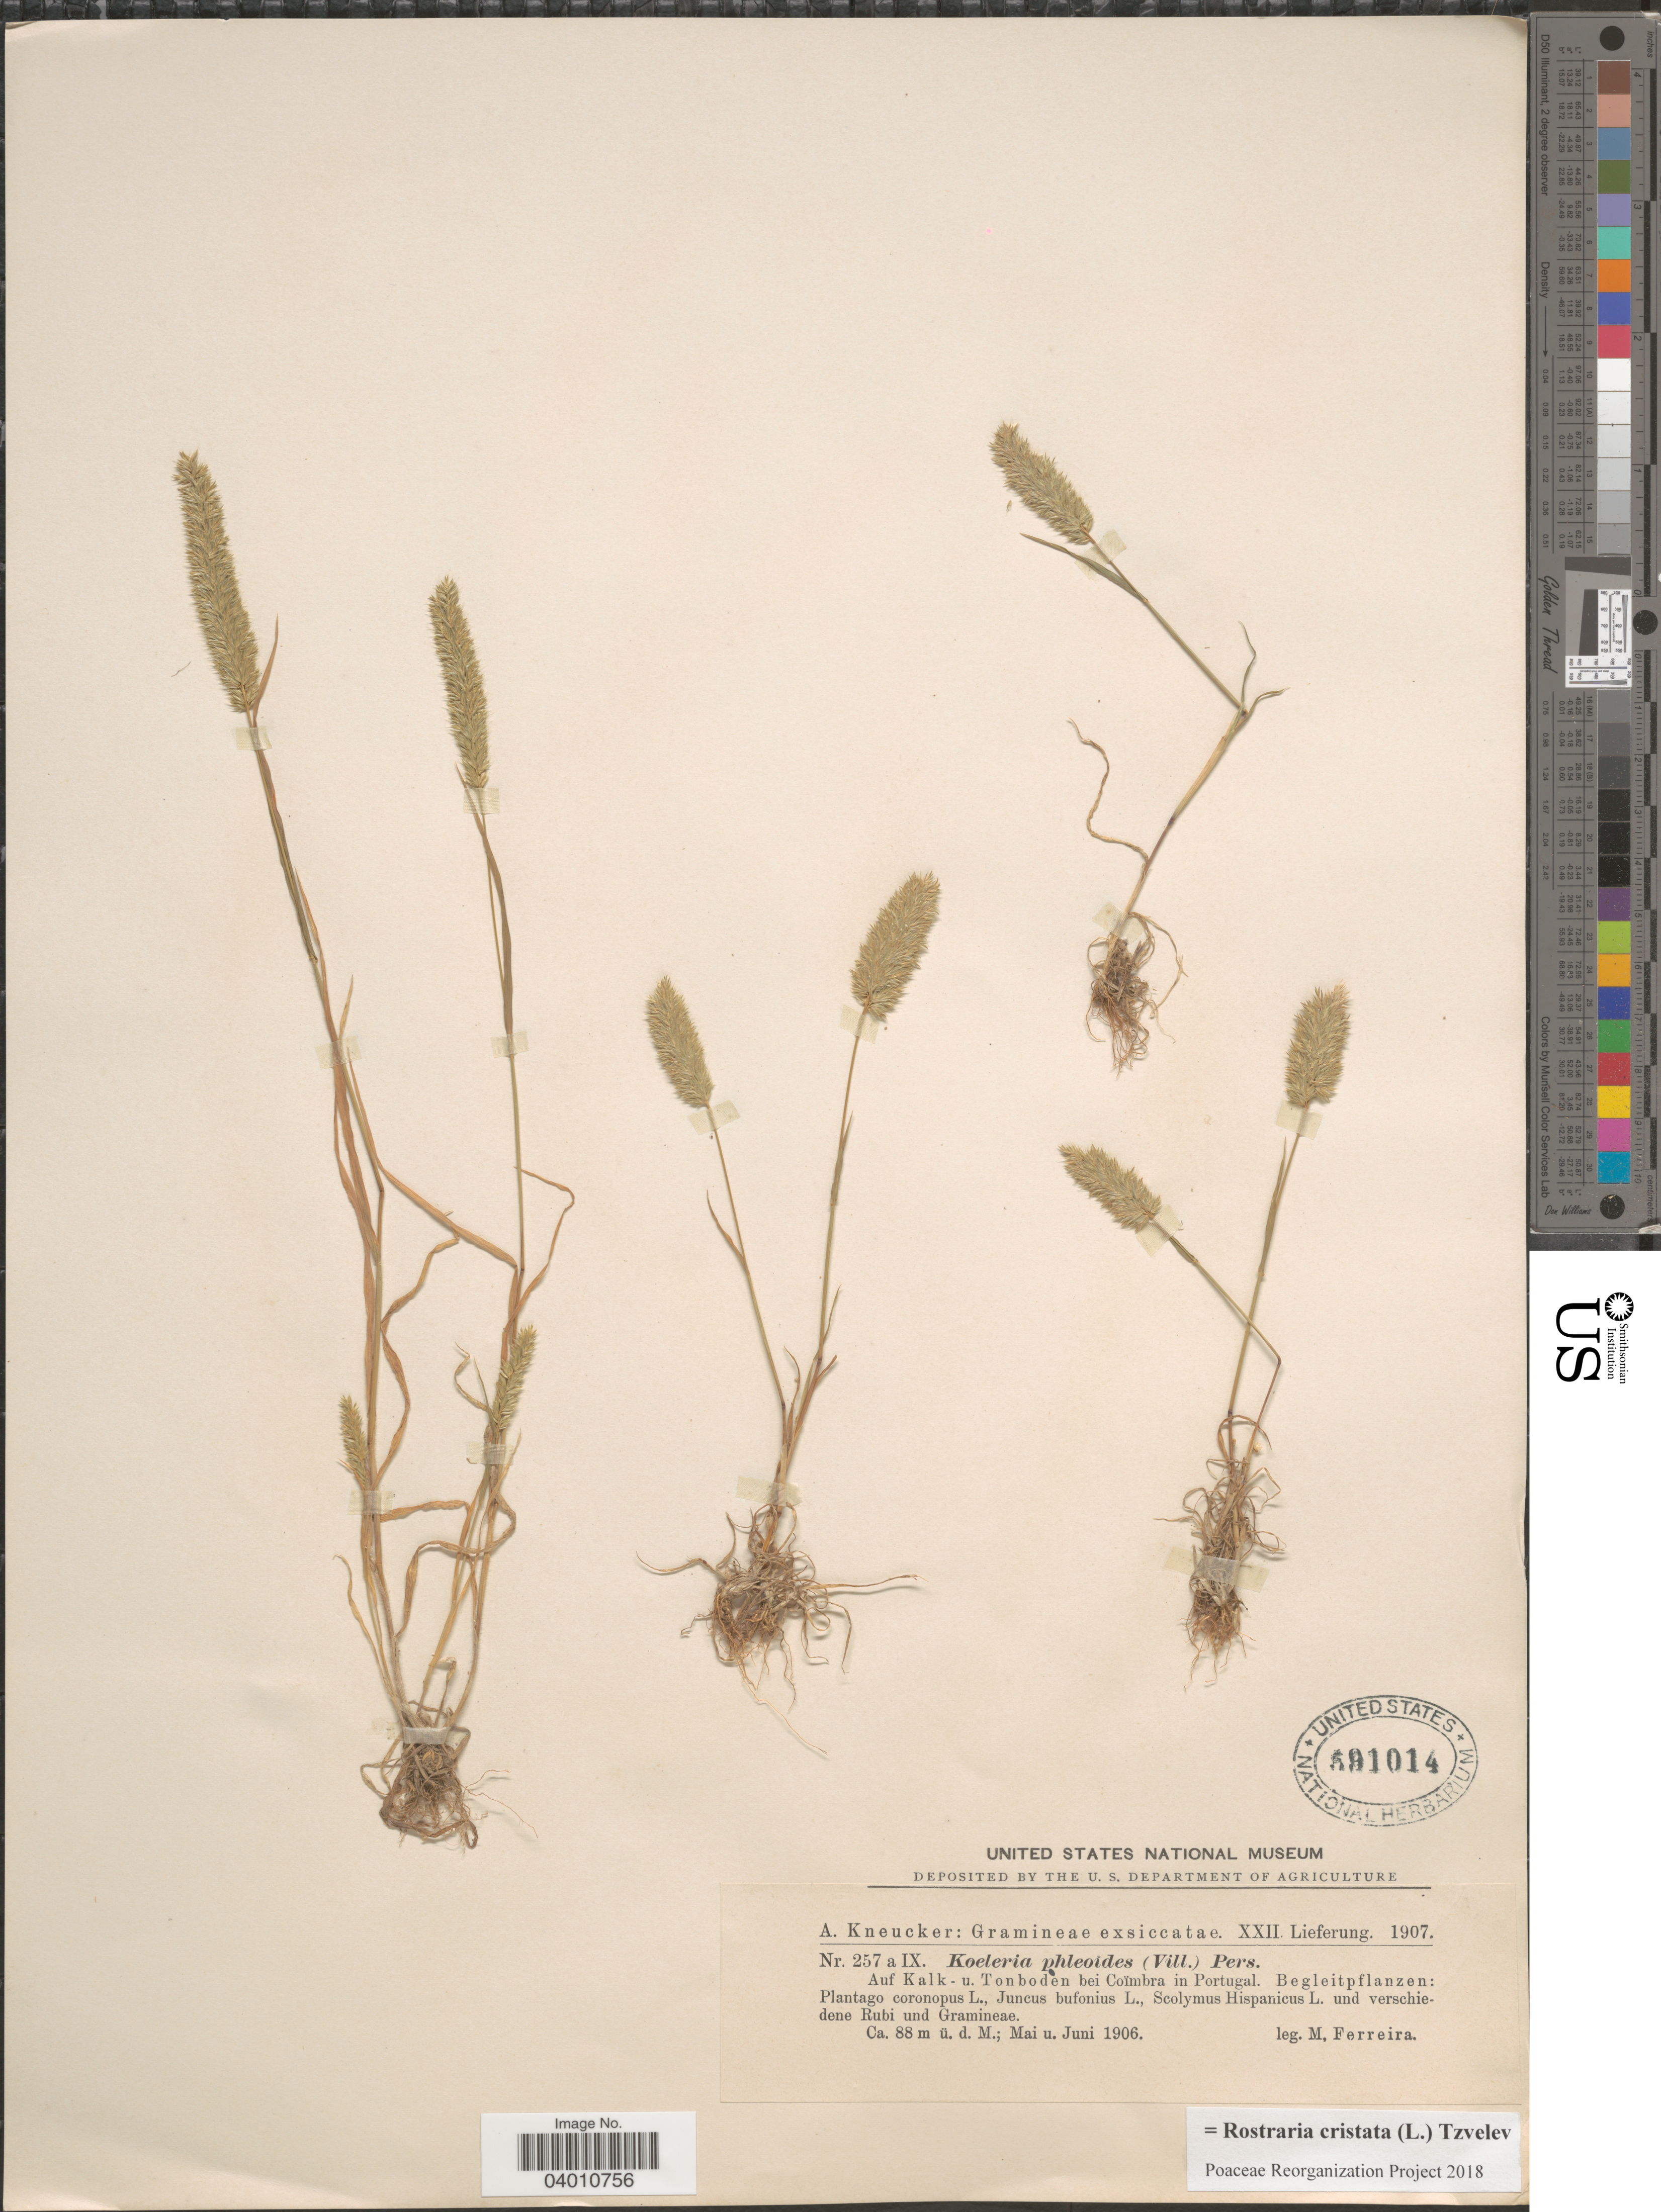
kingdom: Plantae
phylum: Tracheophyta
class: Liliopsida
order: Poales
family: Poaceae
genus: Rostraria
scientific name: Rostraria cristata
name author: (L.) Tzvelev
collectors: M. Ferreira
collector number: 257a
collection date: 1906-05/1906-06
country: Portugal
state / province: Coimbra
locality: Auf Kalk - u. Tonboden bei Coïmbra.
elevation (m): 88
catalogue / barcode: US 591014